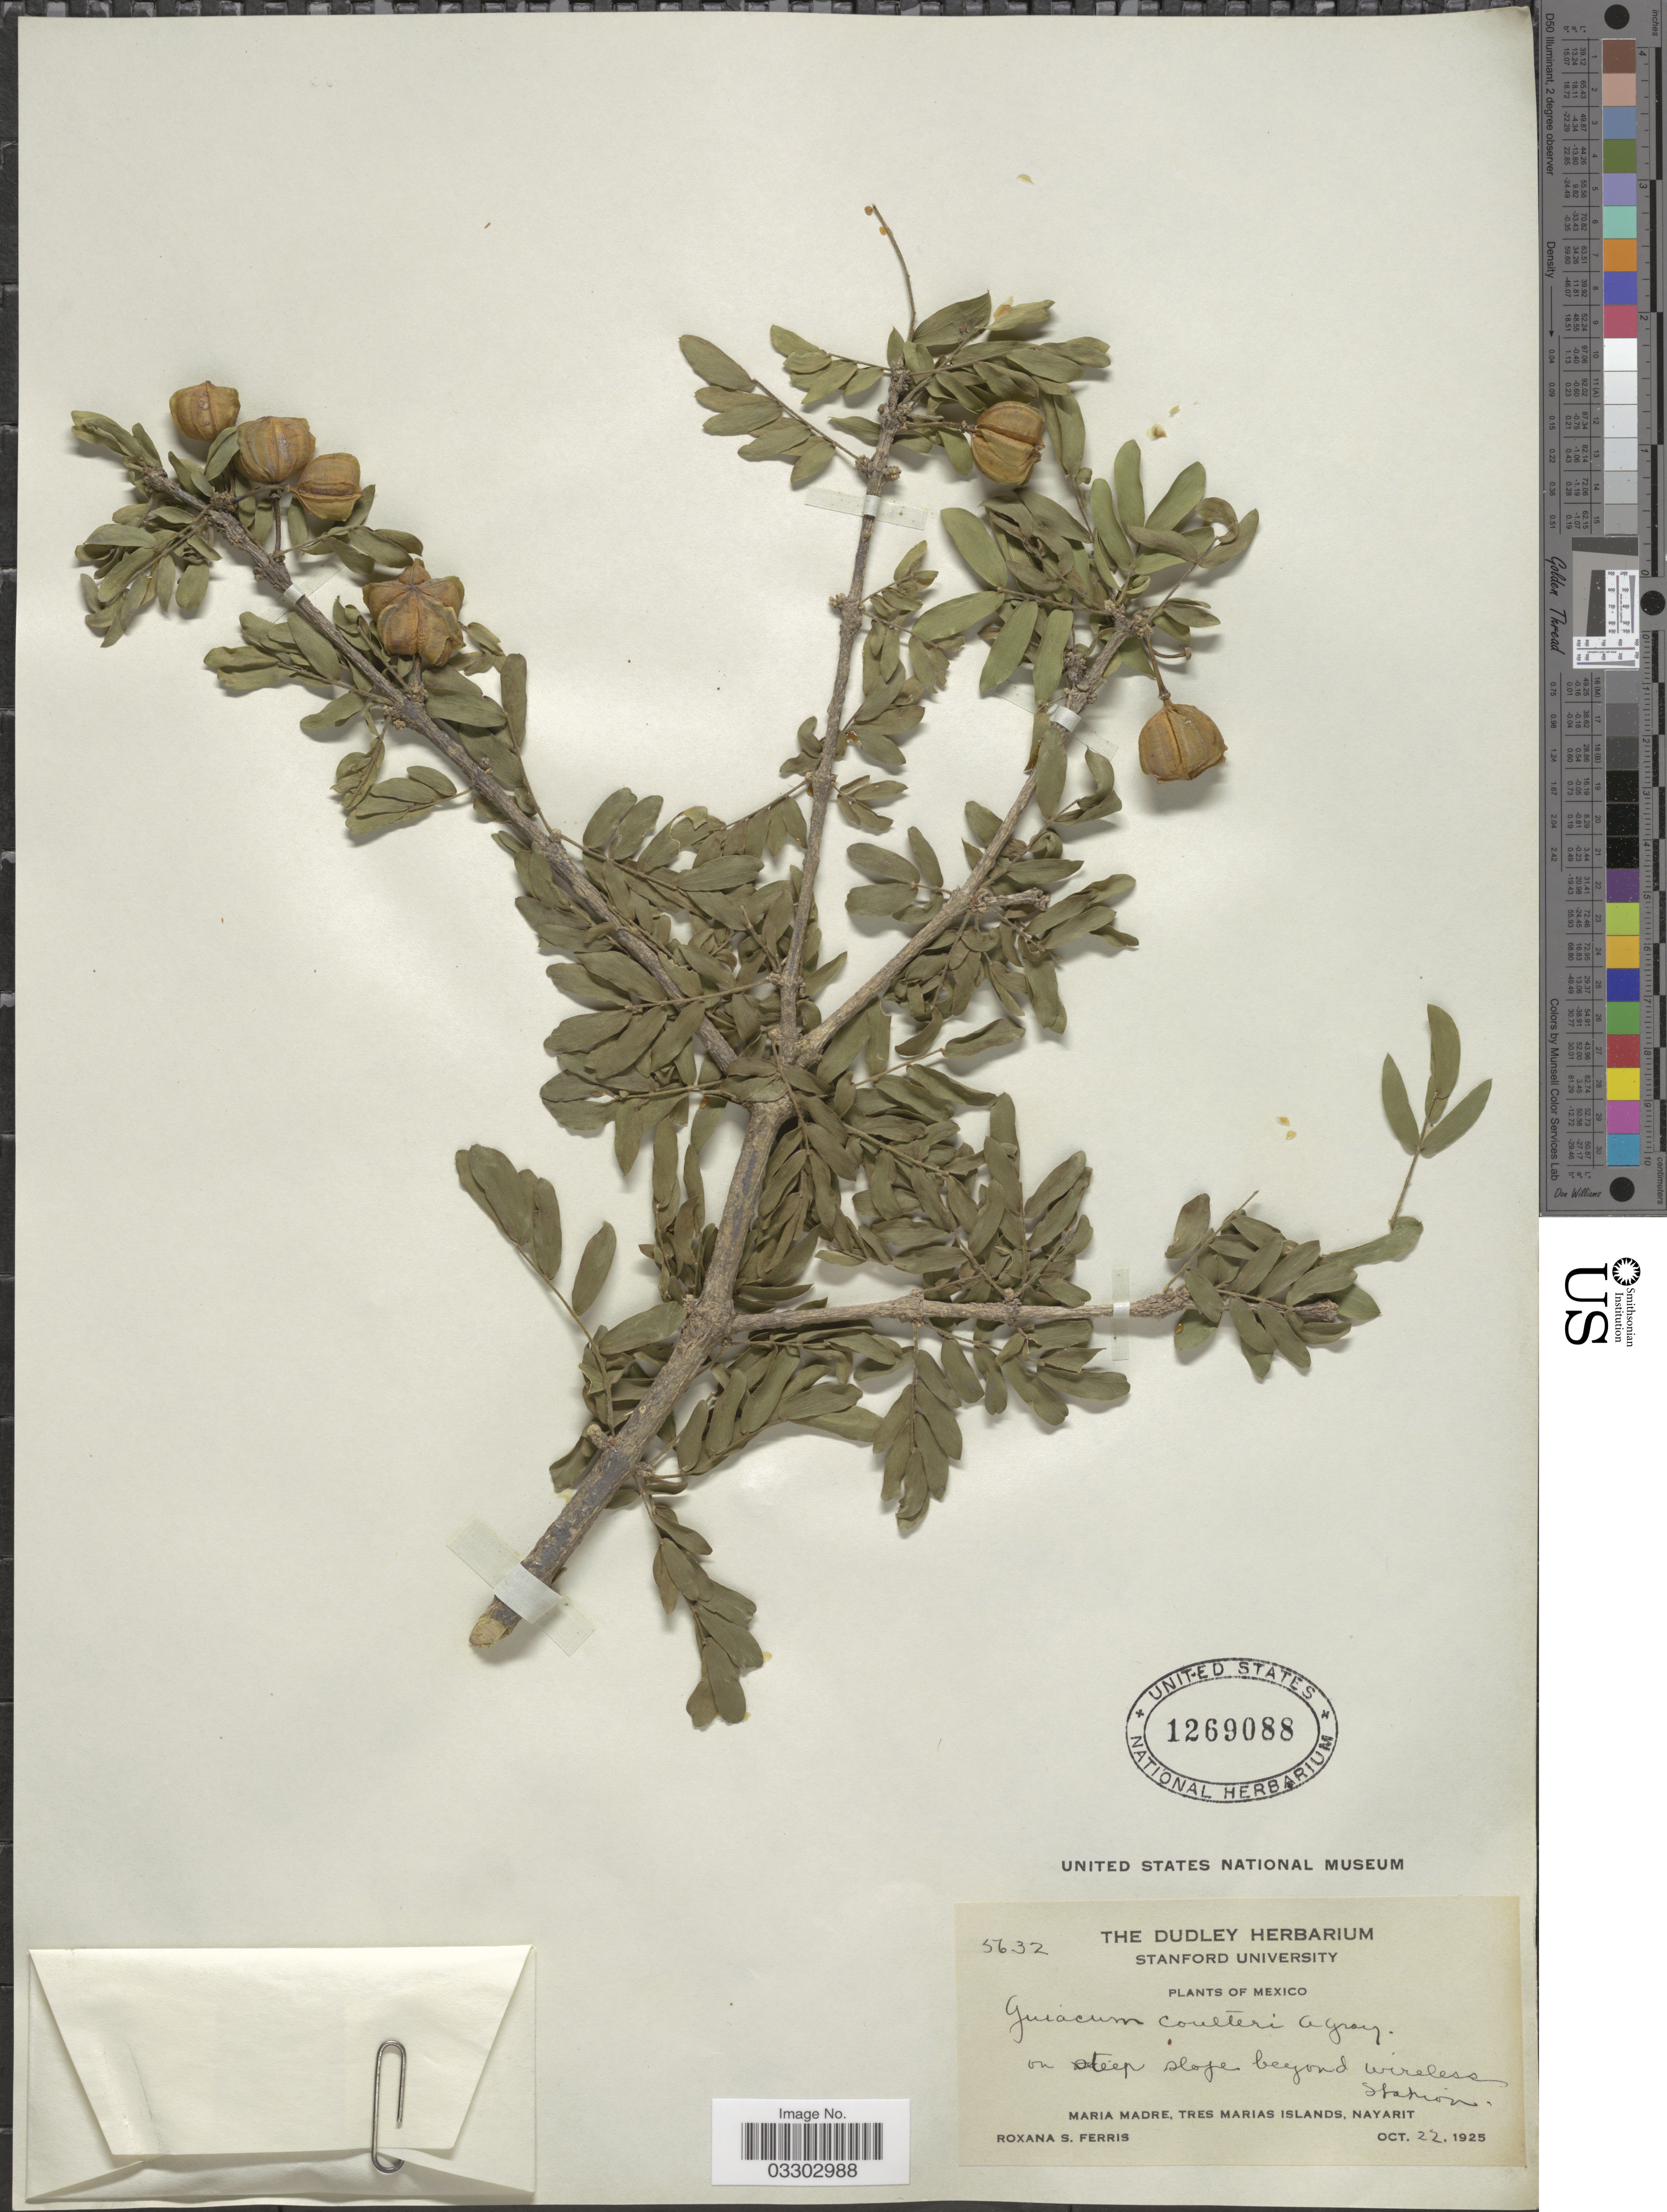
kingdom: Plantae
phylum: Tracheophyta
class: Magnoliopsida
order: Zygophyllales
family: Zygophyllaceae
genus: Guaiacum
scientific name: Guaiacum coulteri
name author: A. Gray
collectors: R. S. Ferris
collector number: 5632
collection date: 1925-10-22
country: Mexico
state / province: Nayarit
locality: Maria Madre, Tres Marias Islands.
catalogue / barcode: US 1269088